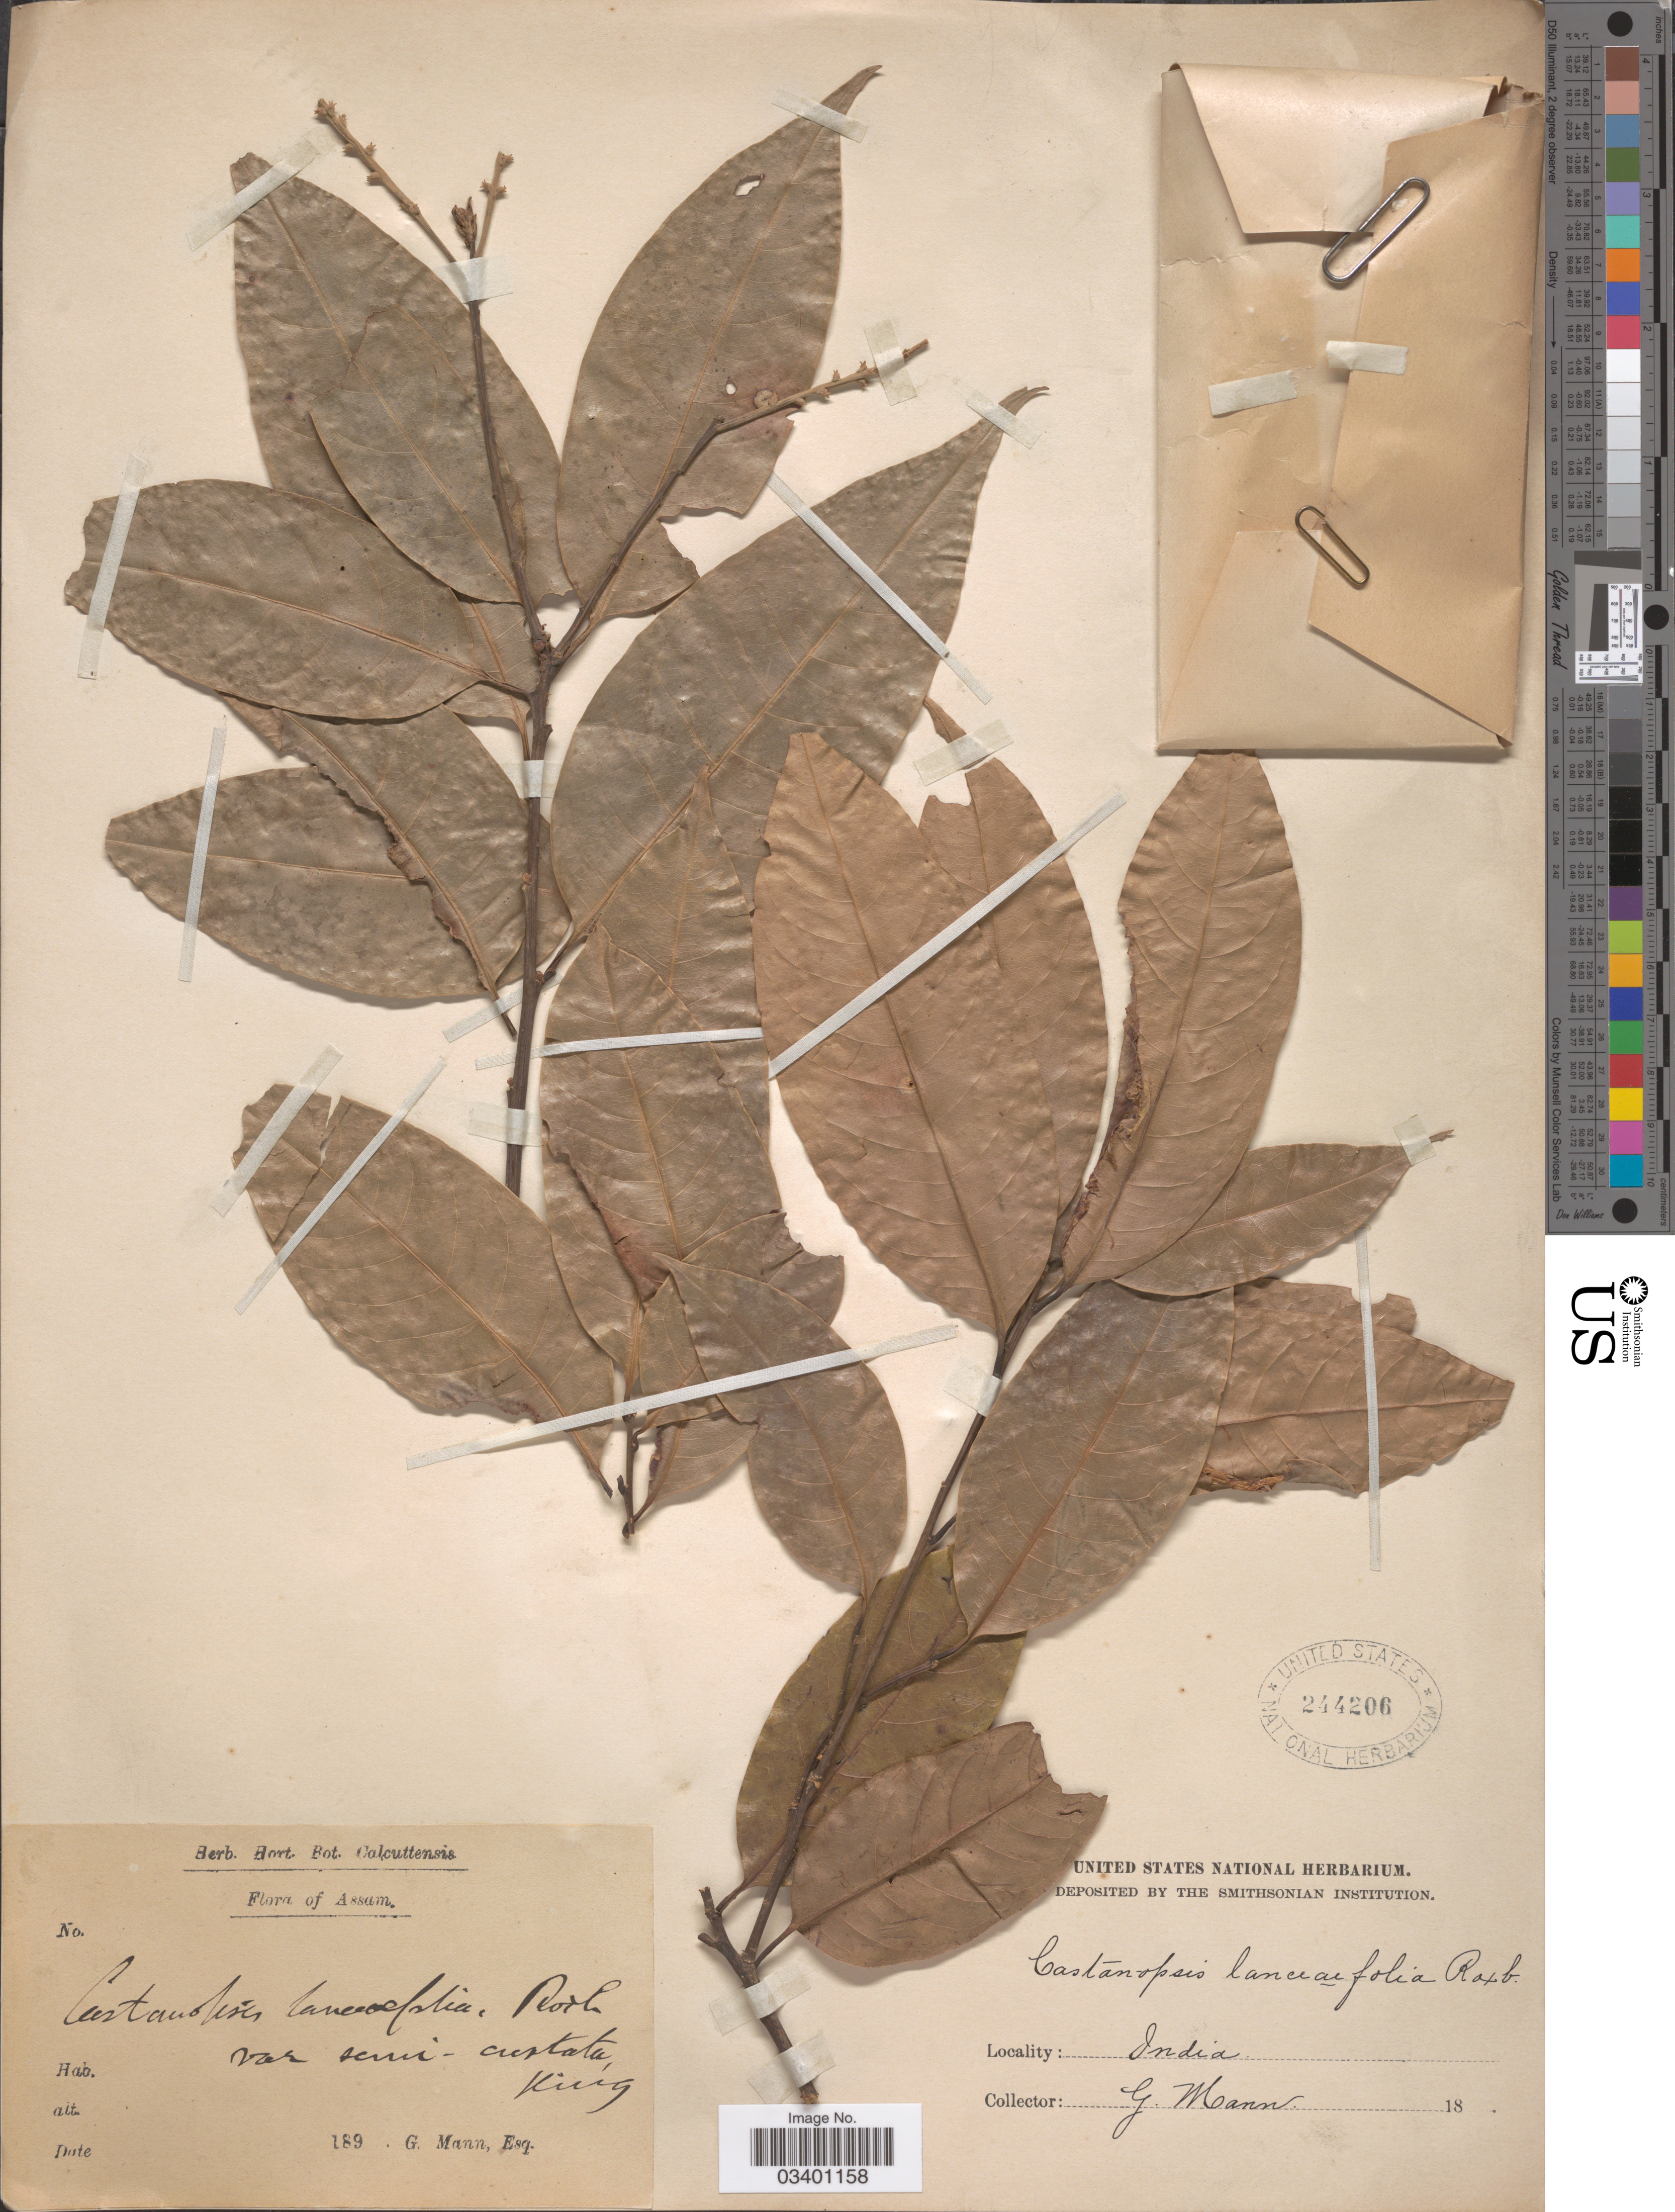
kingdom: Plantae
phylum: Tracheophyta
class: Magnoliopsida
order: Fagales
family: Fagaceae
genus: Castanopsis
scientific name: Castanopsis lanceifolia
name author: (Oerst.) Hickel & A. Camus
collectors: G. Mann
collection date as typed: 189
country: India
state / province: Assam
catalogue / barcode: US 244206